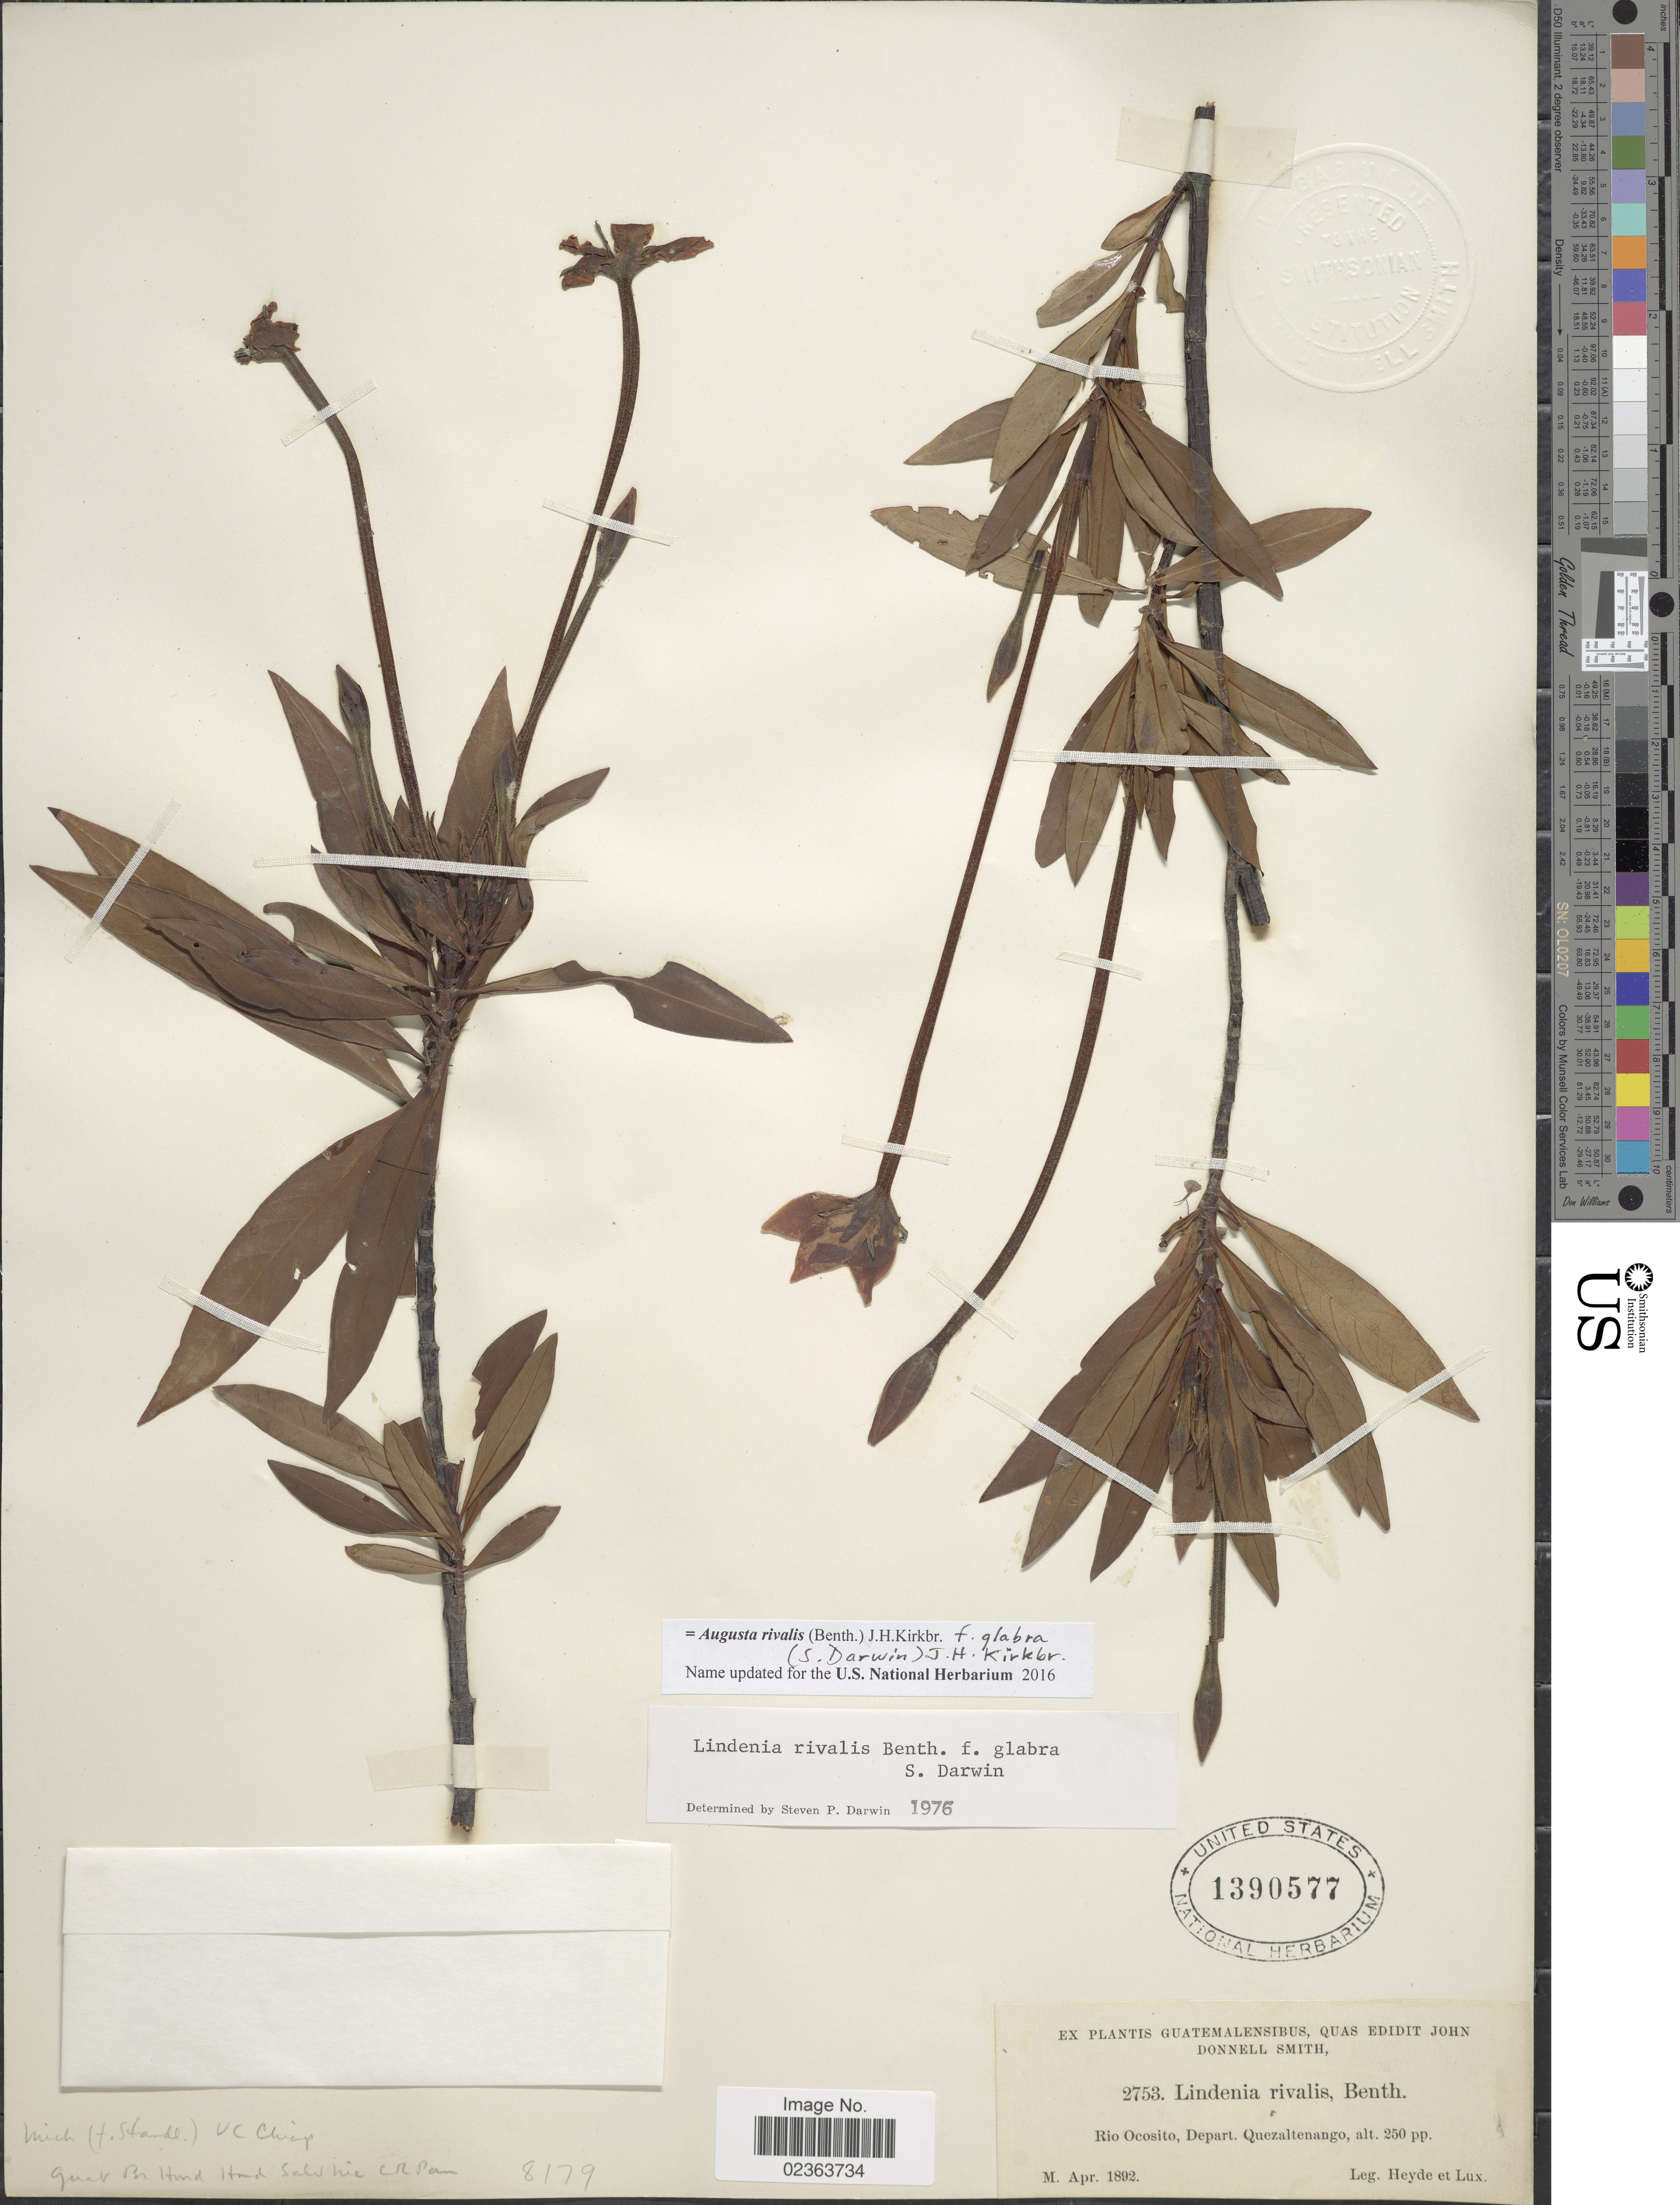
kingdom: Plantae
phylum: Tracheophyta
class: Magnoliopsida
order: Gentianales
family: Rubiaceae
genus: Augusta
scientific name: Augusta rivalis f. glabra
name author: (S.P. Darwin) J.H. Kirkbr.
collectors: Heyde & Lux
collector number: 2753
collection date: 1892-04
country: Guatemala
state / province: Quetzaltenango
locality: Rio Ocosito, Depart. Quezaltenango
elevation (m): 76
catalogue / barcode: US 1390577